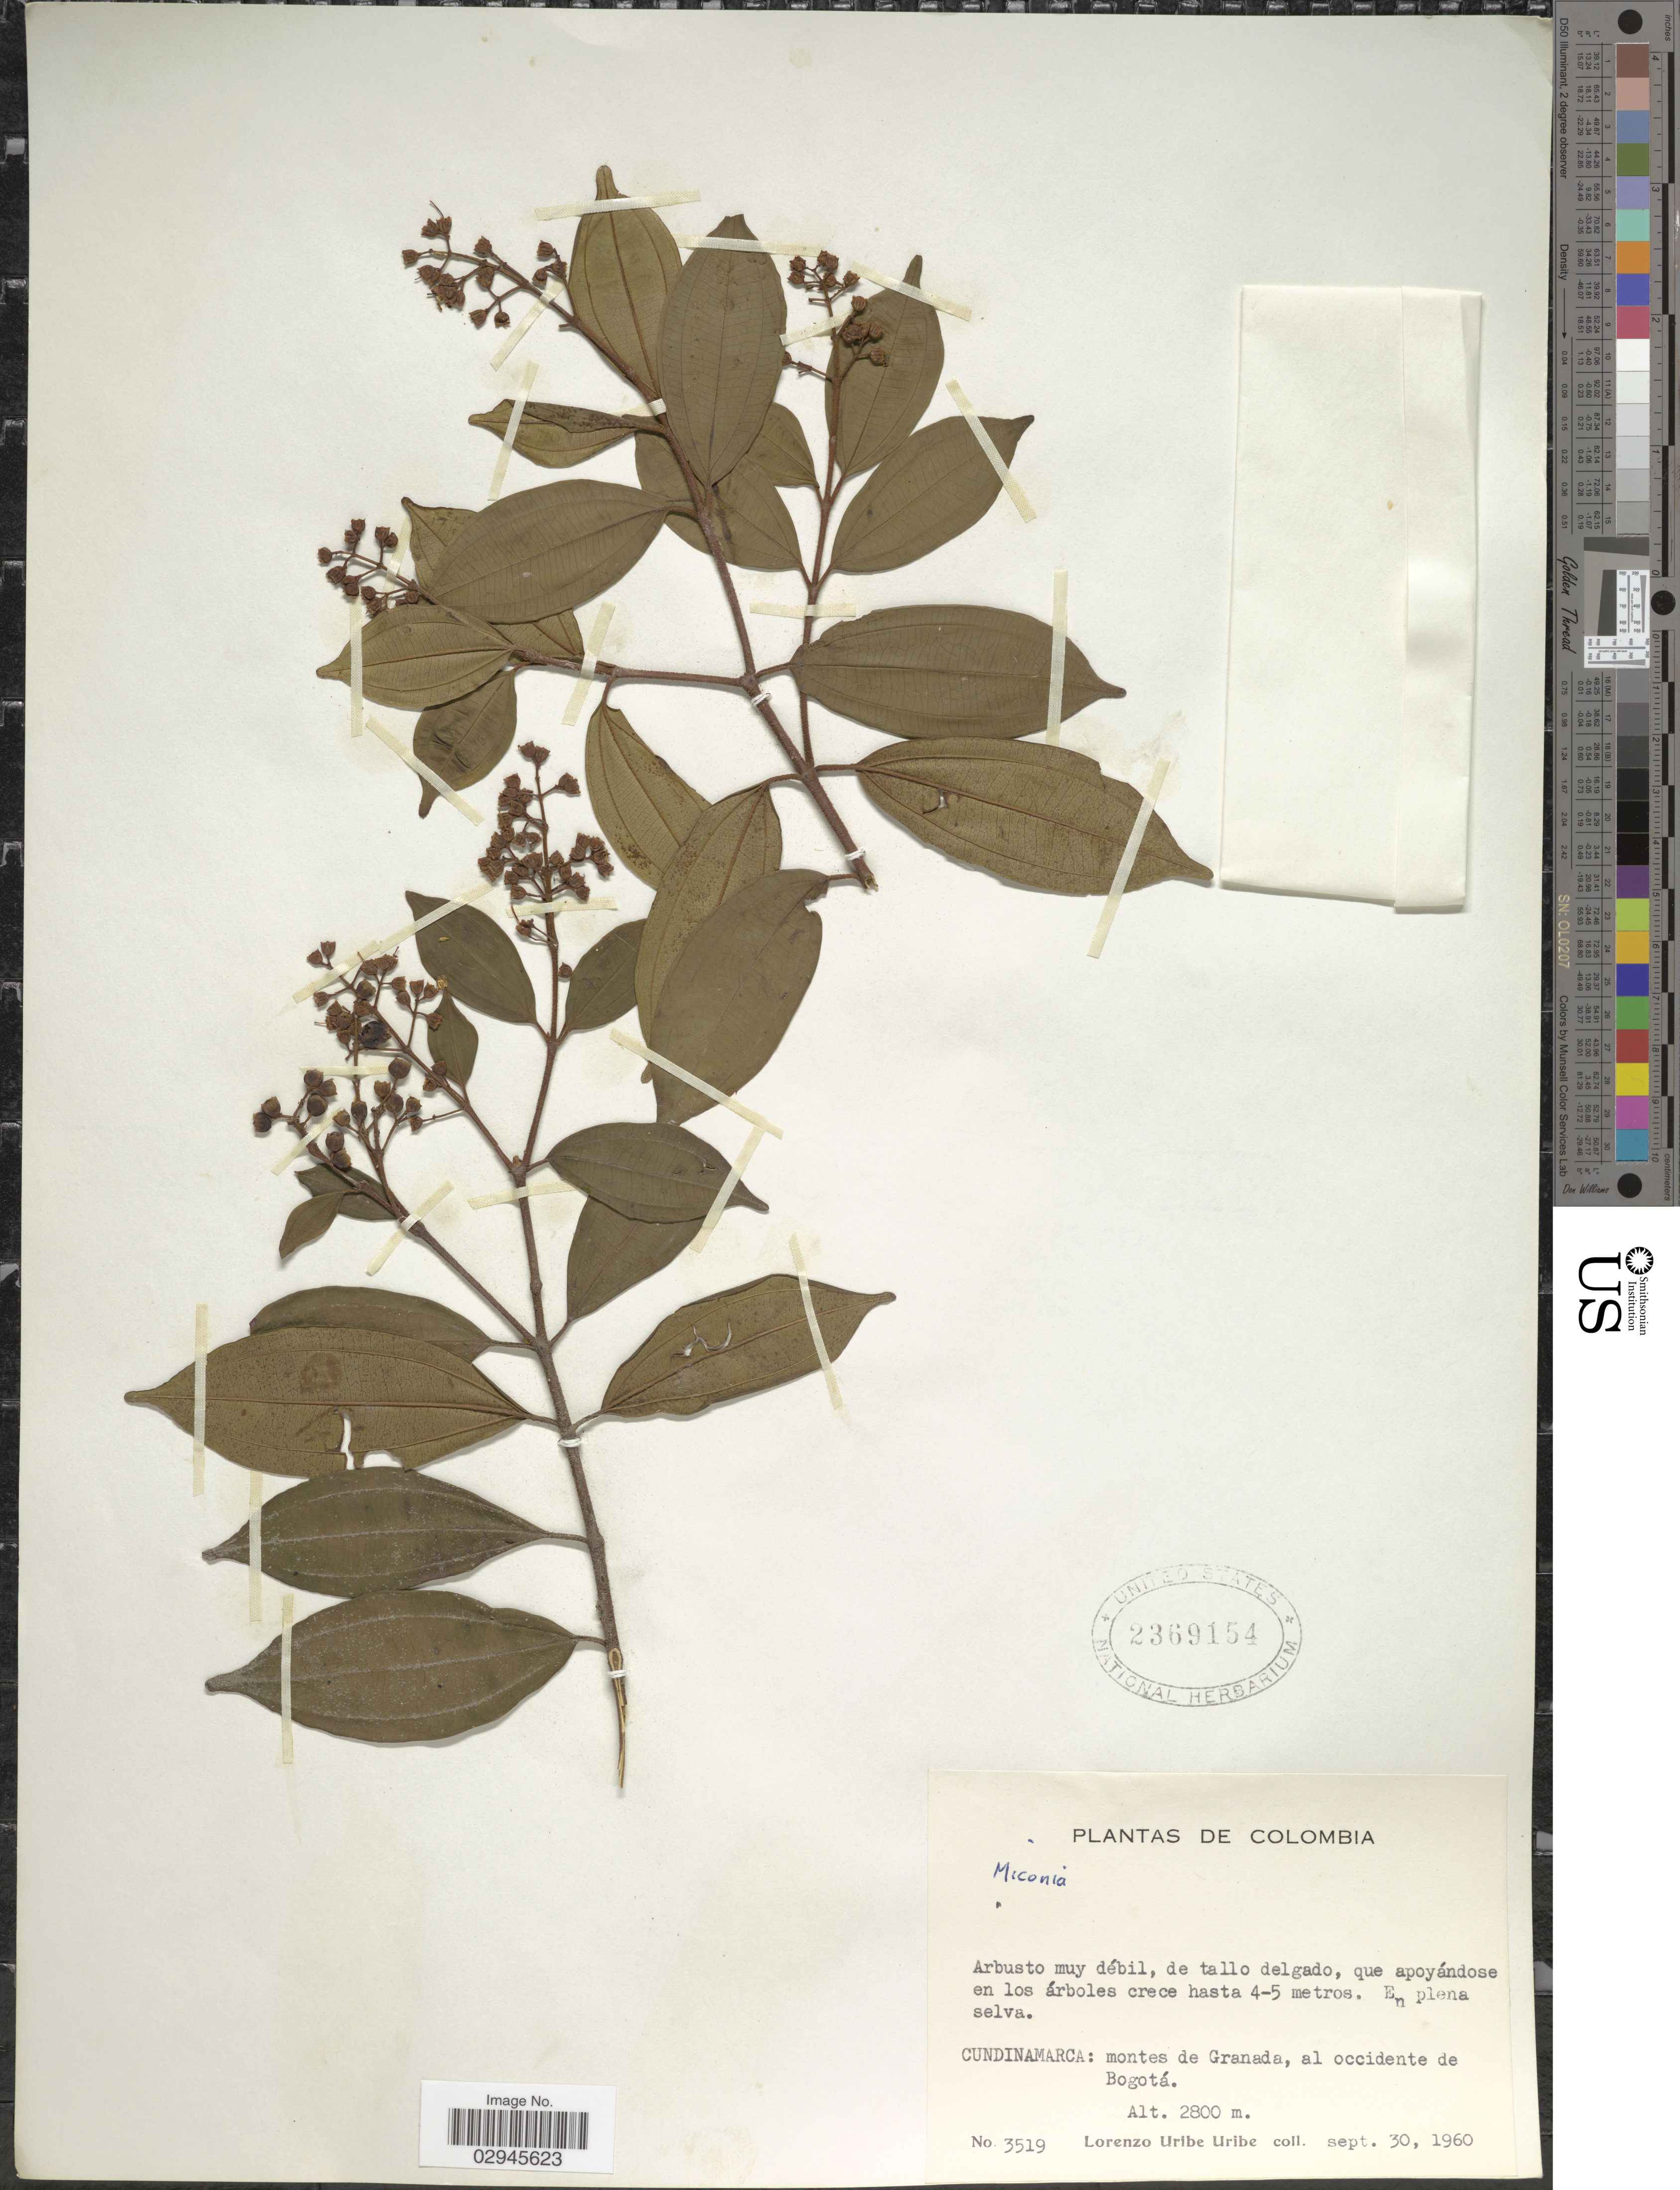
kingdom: Plantae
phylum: Tracheophyta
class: Magnoliopsida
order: Myrtales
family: Melastomataceae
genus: Miconia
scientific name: Miconia sp.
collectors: L. Uribe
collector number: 3519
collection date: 1960-09-30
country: Colombia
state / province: Cundinamarca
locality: Montes de Granade, al occidente de Bogotá.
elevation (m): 2800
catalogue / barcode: US 2369154